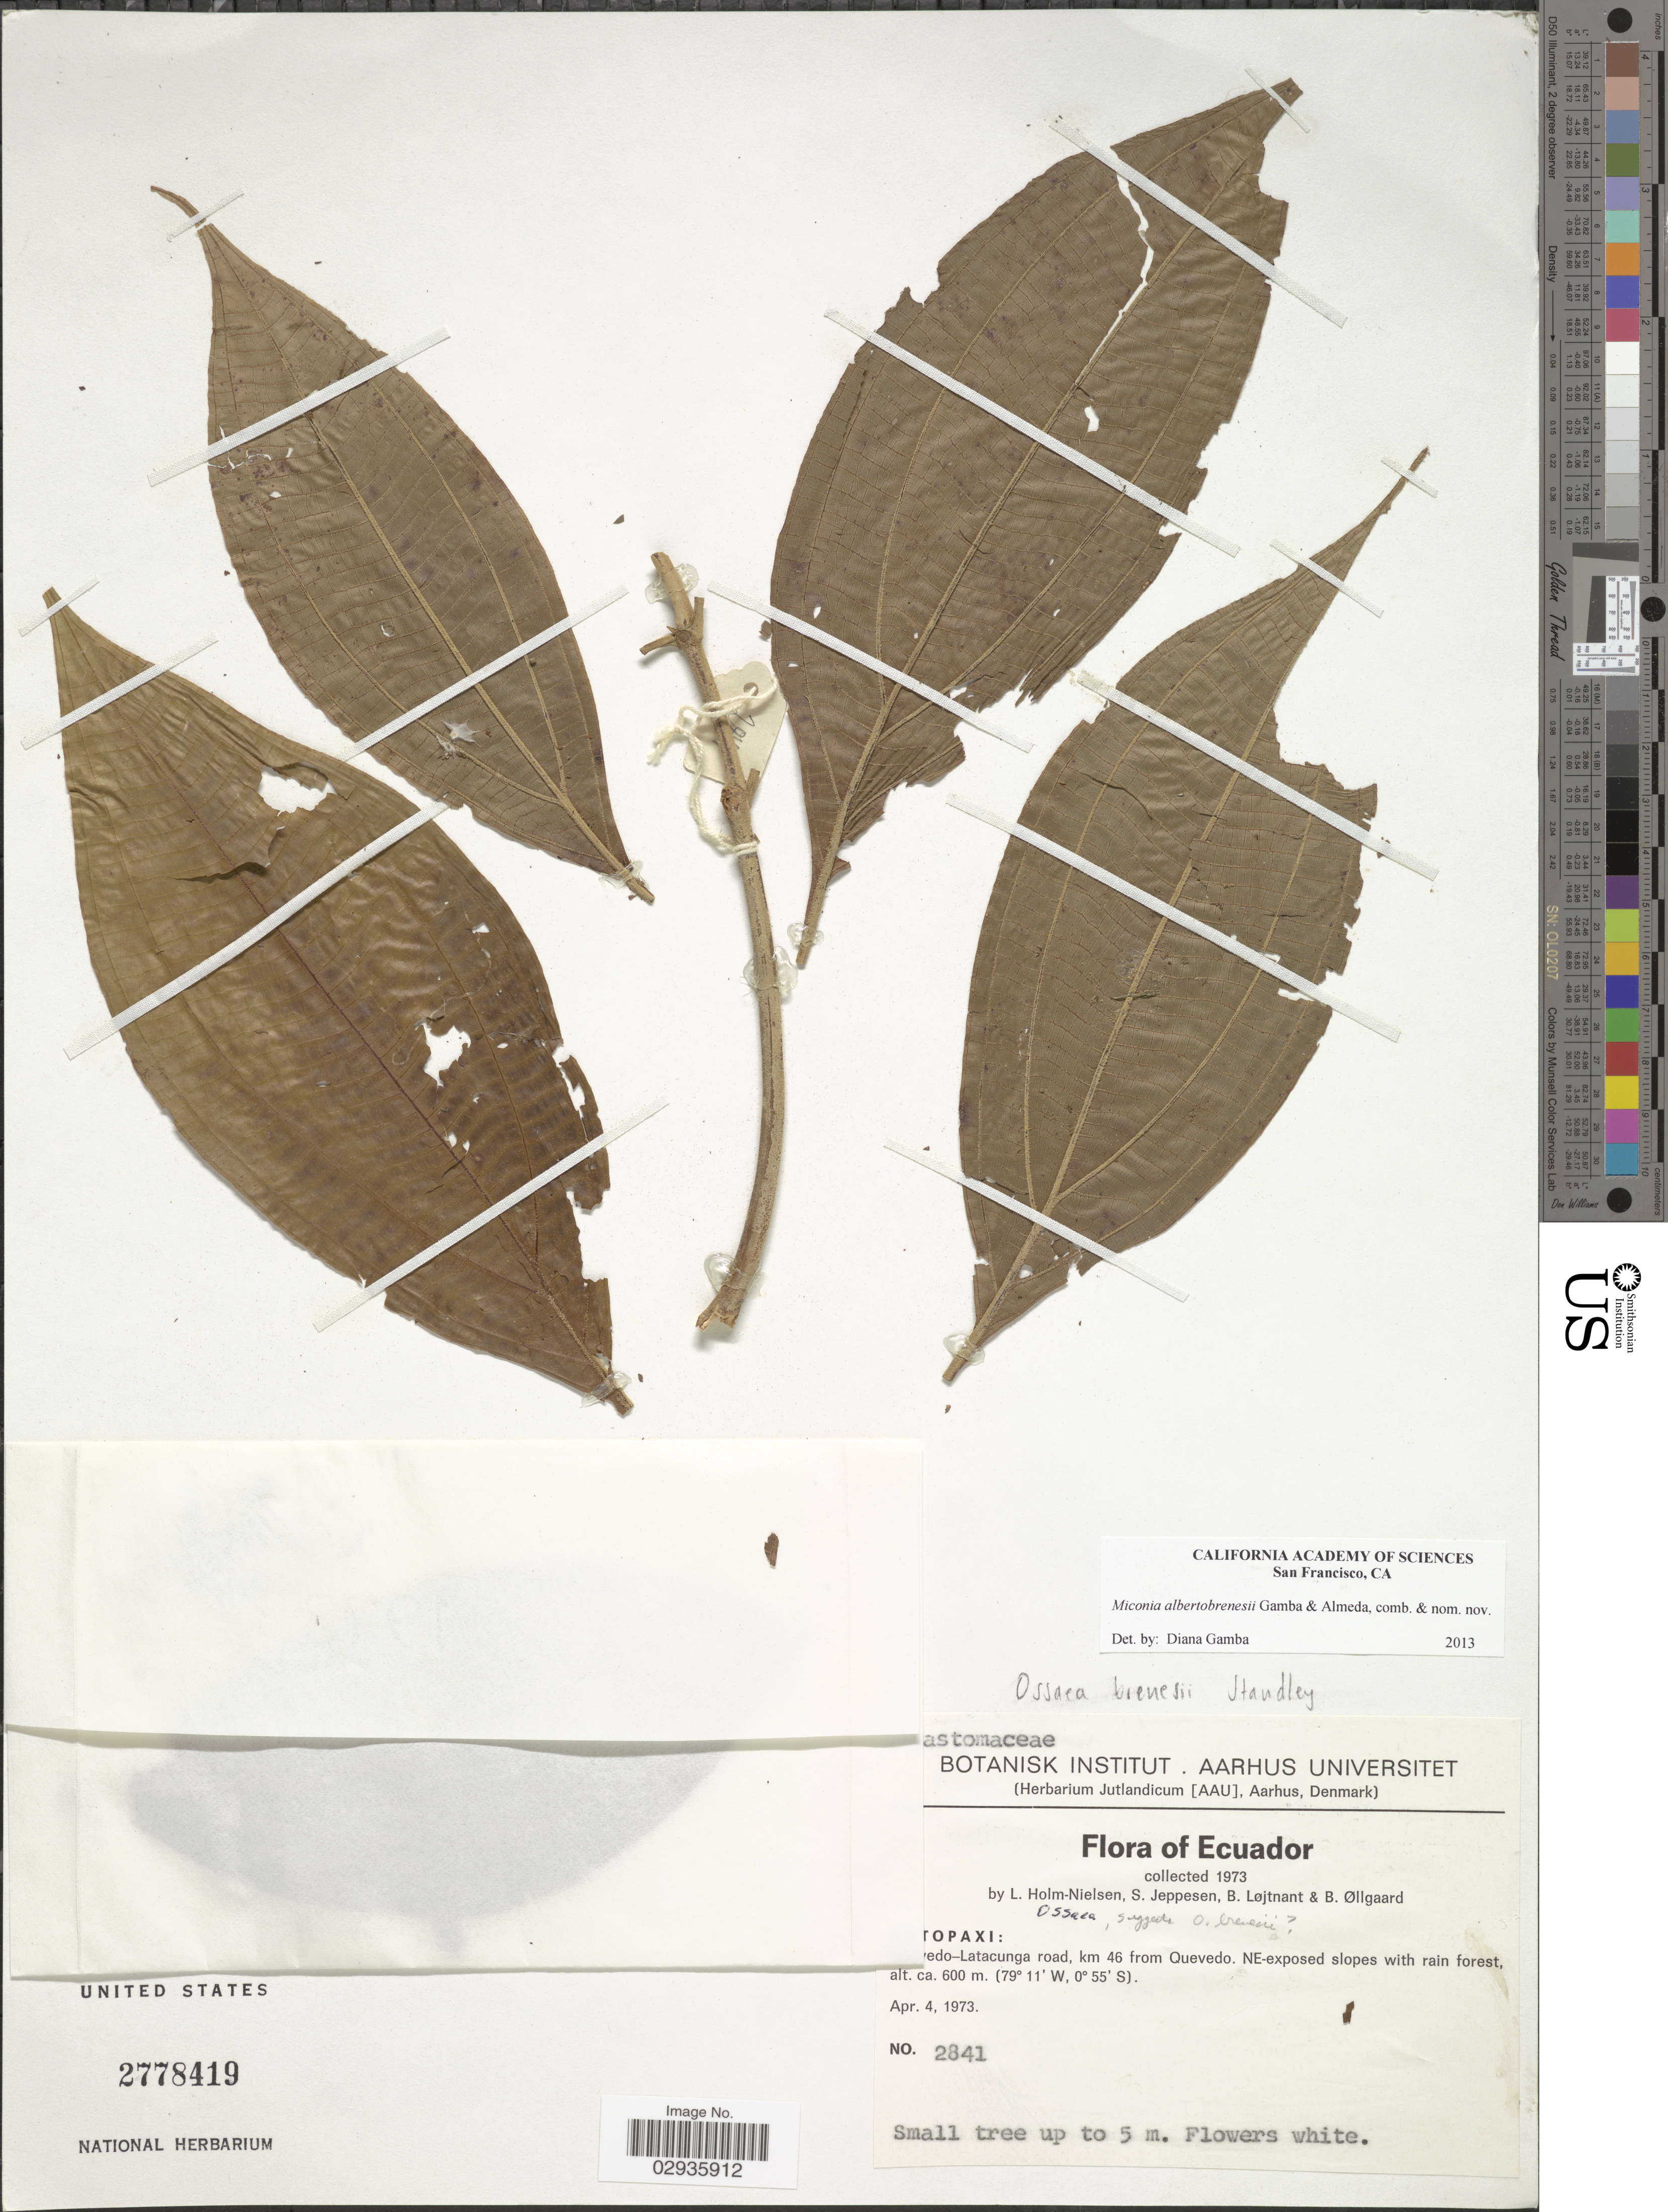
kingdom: Plantae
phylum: Tracheophyta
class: Magnoliopsida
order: Myrtales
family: Melastomataceae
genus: Miconia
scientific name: Miconia albertobrenesii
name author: Gamba & Almeda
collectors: L. Holm-Nielsen, S. Jeppesen, B. Löjtnant & B. Øllgaard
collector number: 2841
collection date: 1973-04-04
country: Ecuador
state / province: Cotopaxi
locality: Quevedo-Latacunga road, km 46 from Quevedo.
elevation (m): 600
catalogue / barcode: US 2778419